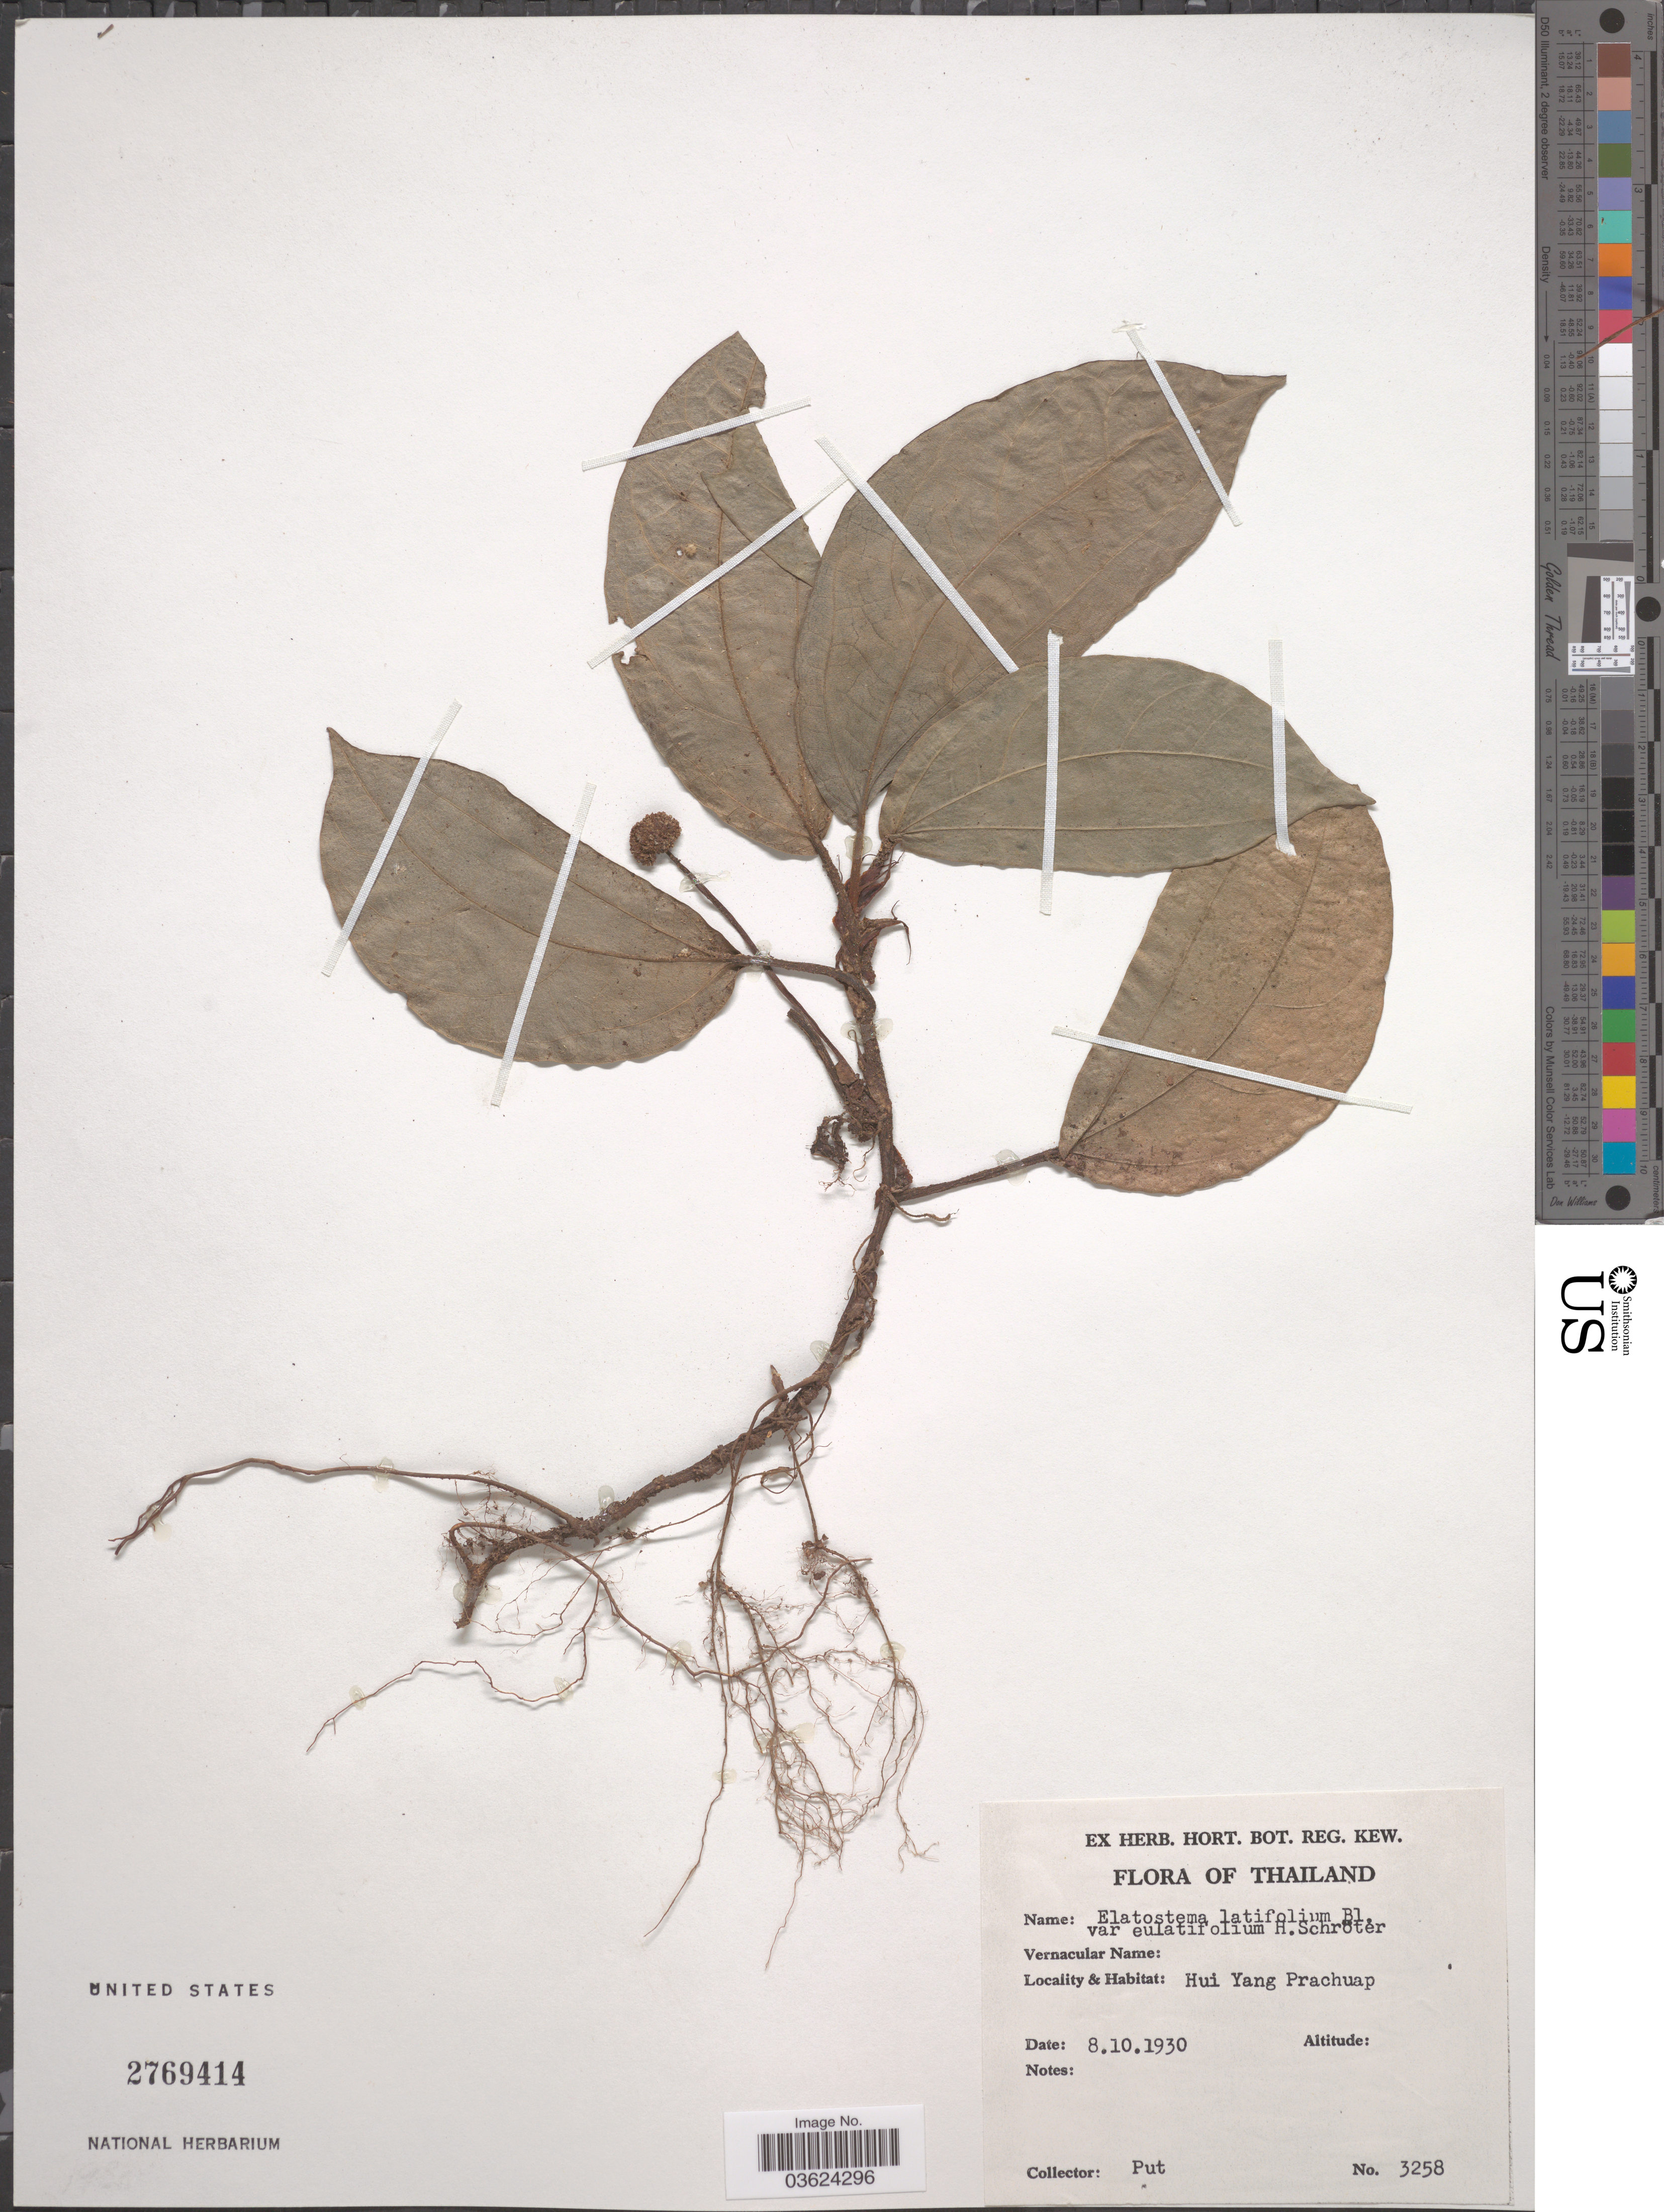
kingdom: Plantae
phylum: Tracheophyta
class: Magnoliopsida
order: Rosales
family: Urticaceae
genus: Elatostema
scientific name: Elatostema latifolium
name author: Blume ex H. Schroet.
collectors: -. Put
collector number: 3258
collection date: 1930-10-08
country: Thailand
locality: Hui Yang Prachuap.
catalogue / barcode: US 2769414